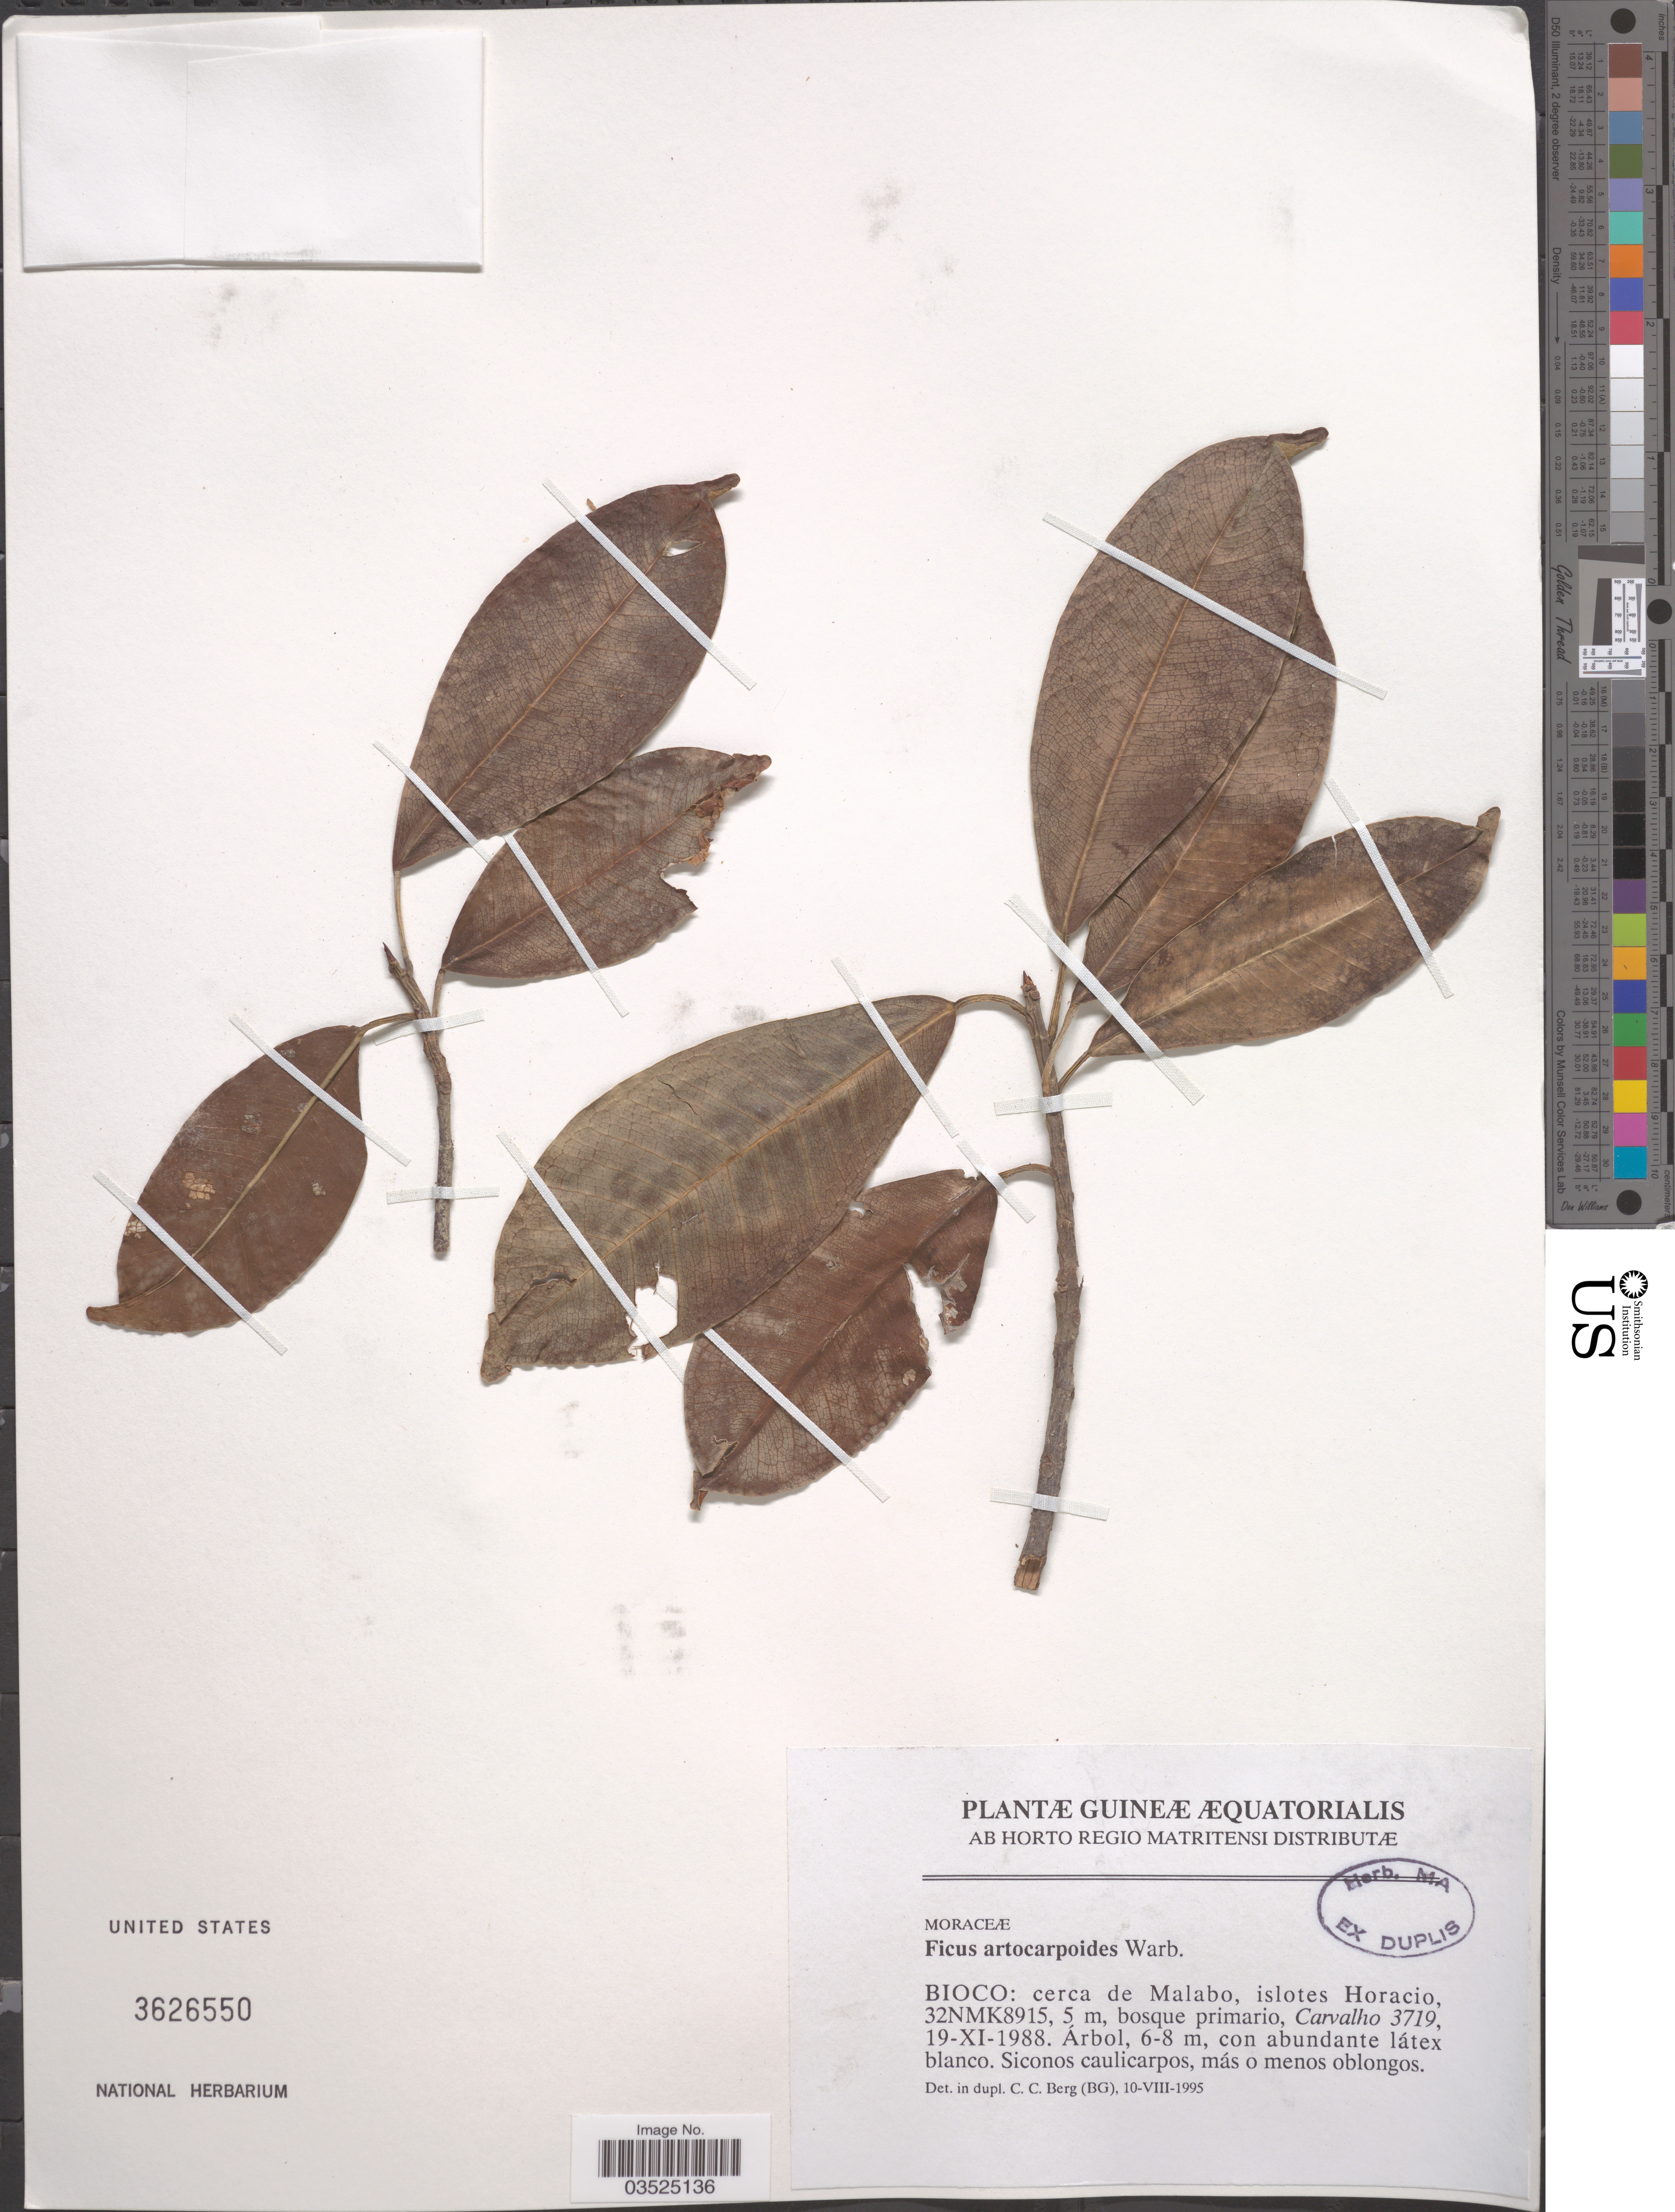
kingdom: Plantae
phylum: Tracheophyta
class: Magnoliopsida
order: Rosales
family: Moraceae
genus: Ficus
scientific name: Ficus artocarpoides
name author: Warb.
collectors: Carvalho, --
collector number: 3719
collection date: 1988-11-19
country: Equatorial Guinea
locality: Guineae Aequatorialis. Bioco: cerca de Malabo, islotes Horacio, 32NMK8915.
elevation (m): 5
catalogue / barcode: US 3626550